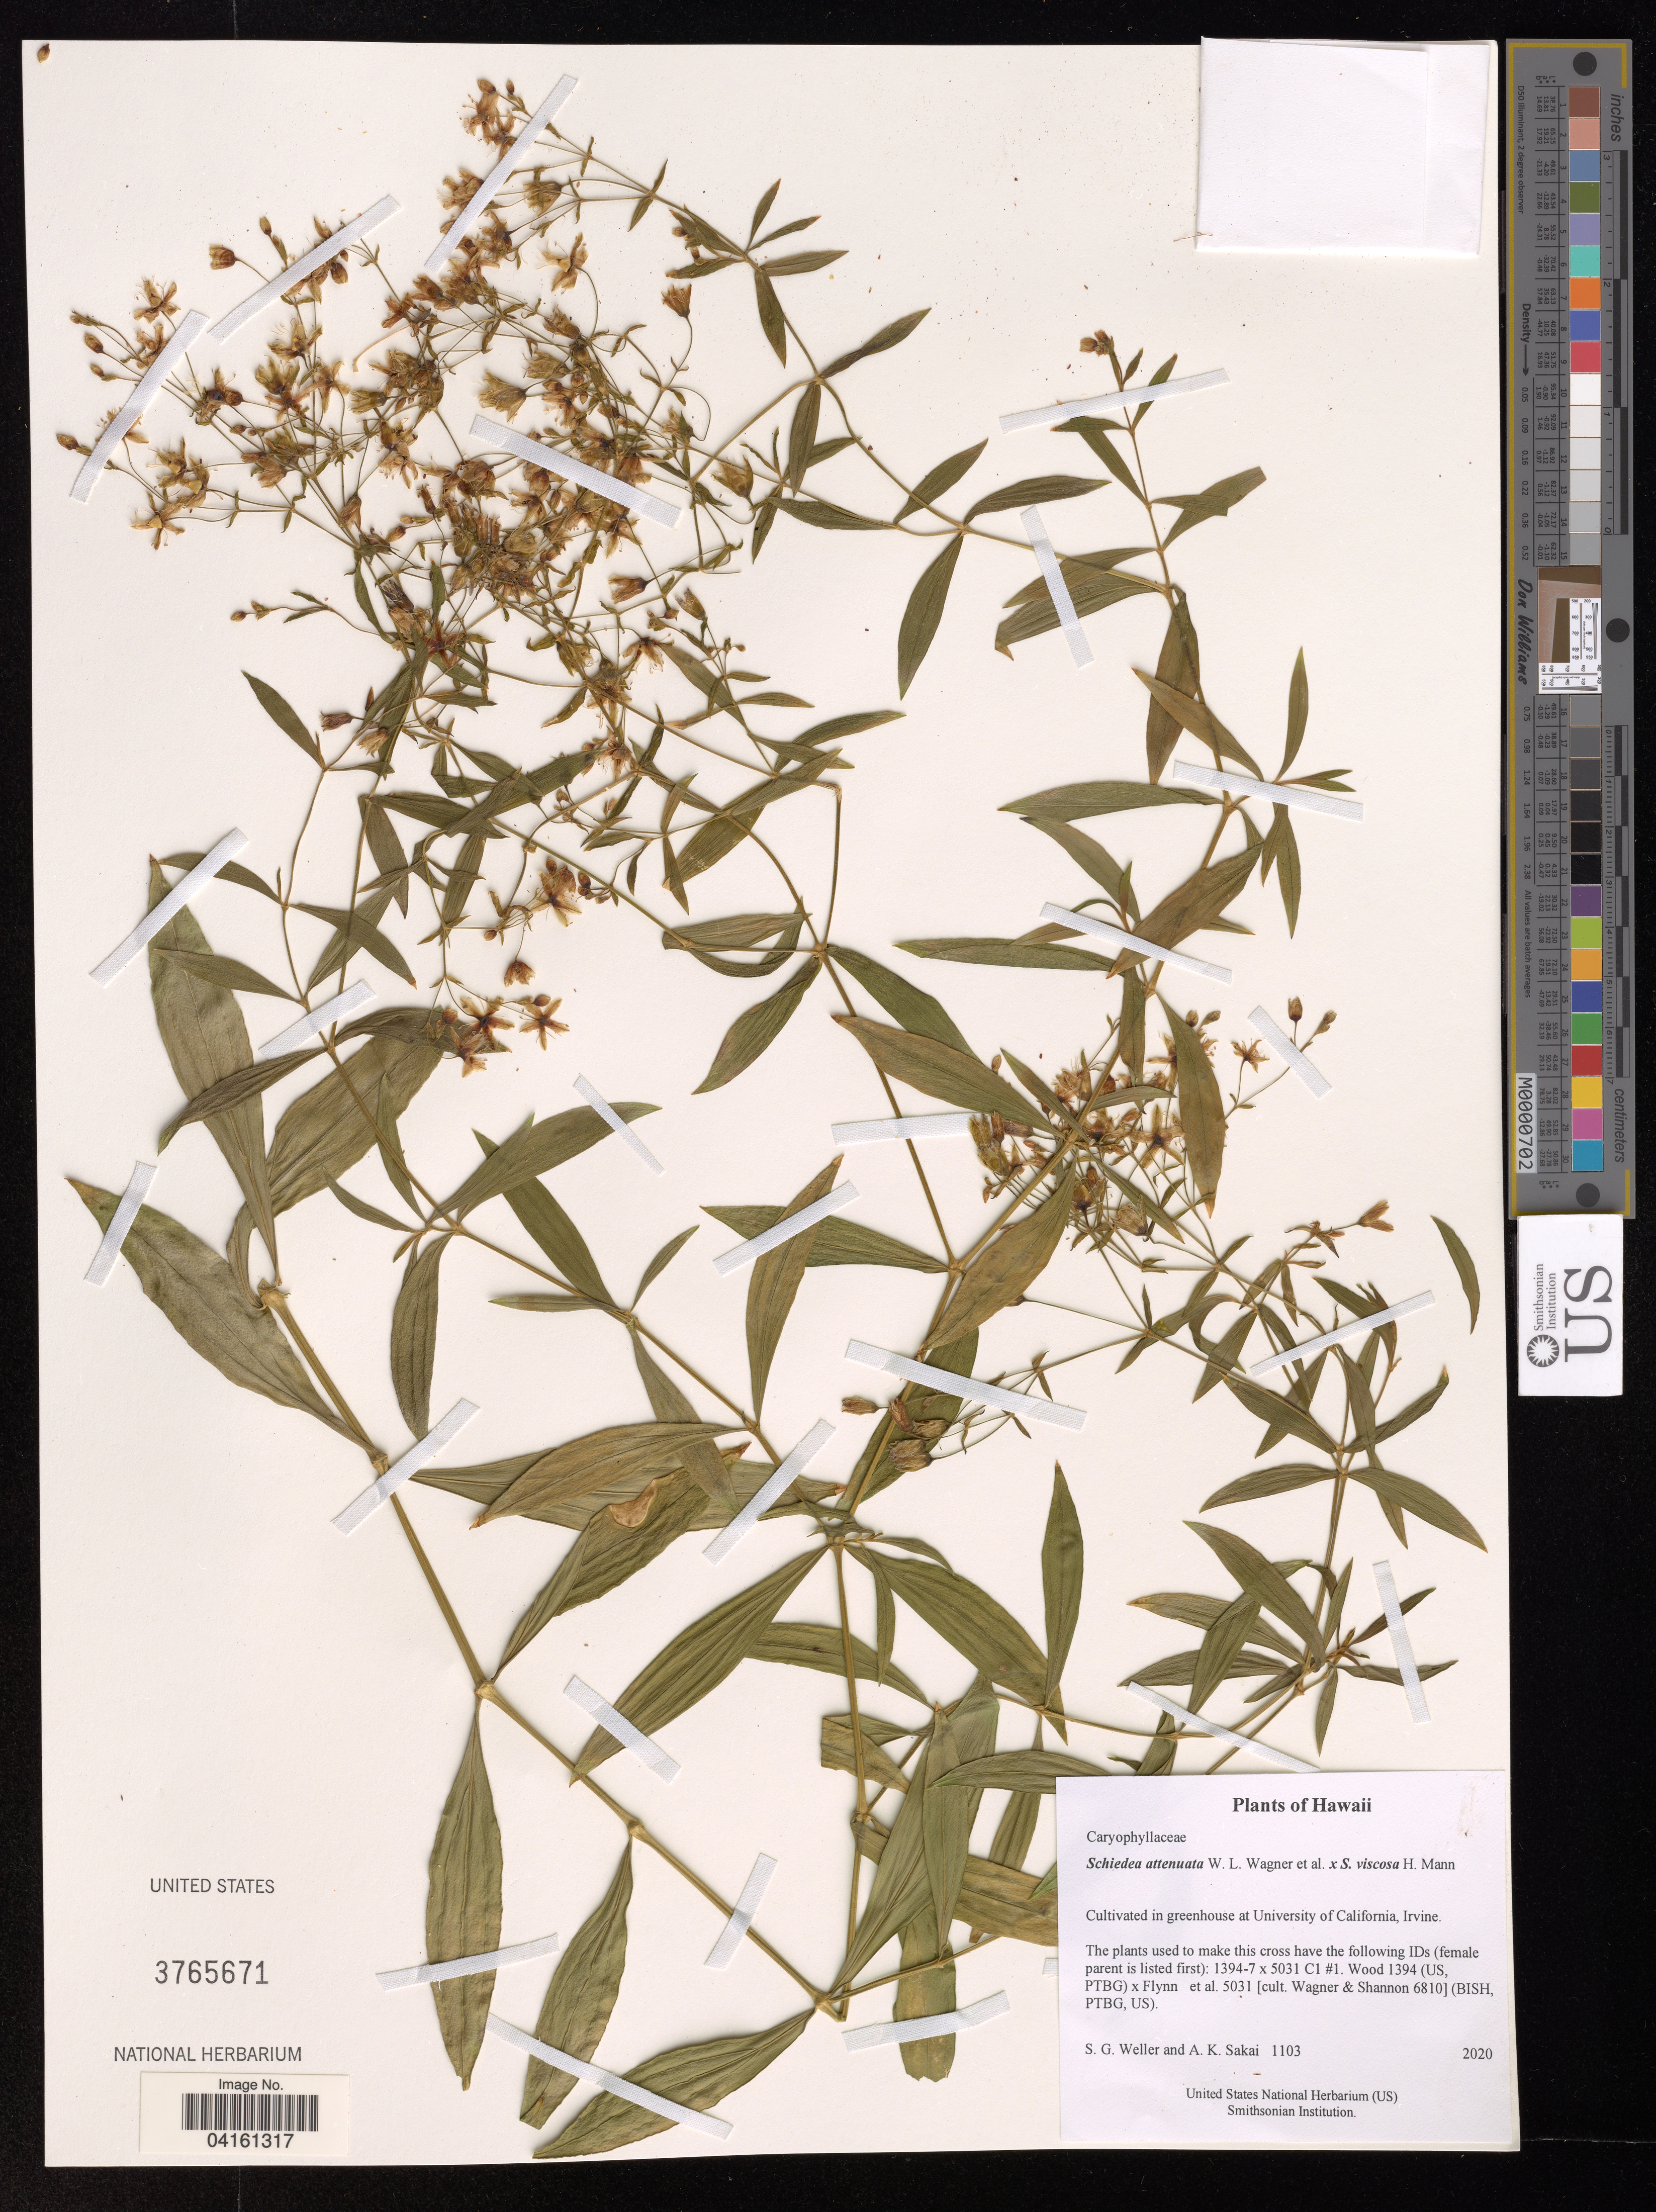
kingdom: Plantae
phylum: Tracheophyta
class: Magnoliopsida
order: Caryophyllales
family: Caryophyllaceae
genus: Schiedea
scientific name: Schiedea attenuata x S. viscosa H. Mann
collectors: S. G. Weller & A. Sakai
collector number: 1103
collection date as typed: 2020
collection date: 2020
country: United States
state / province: California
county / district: Orange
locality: Cultivated in greenhouse at University of California, Irvine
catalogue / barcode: US 3765671